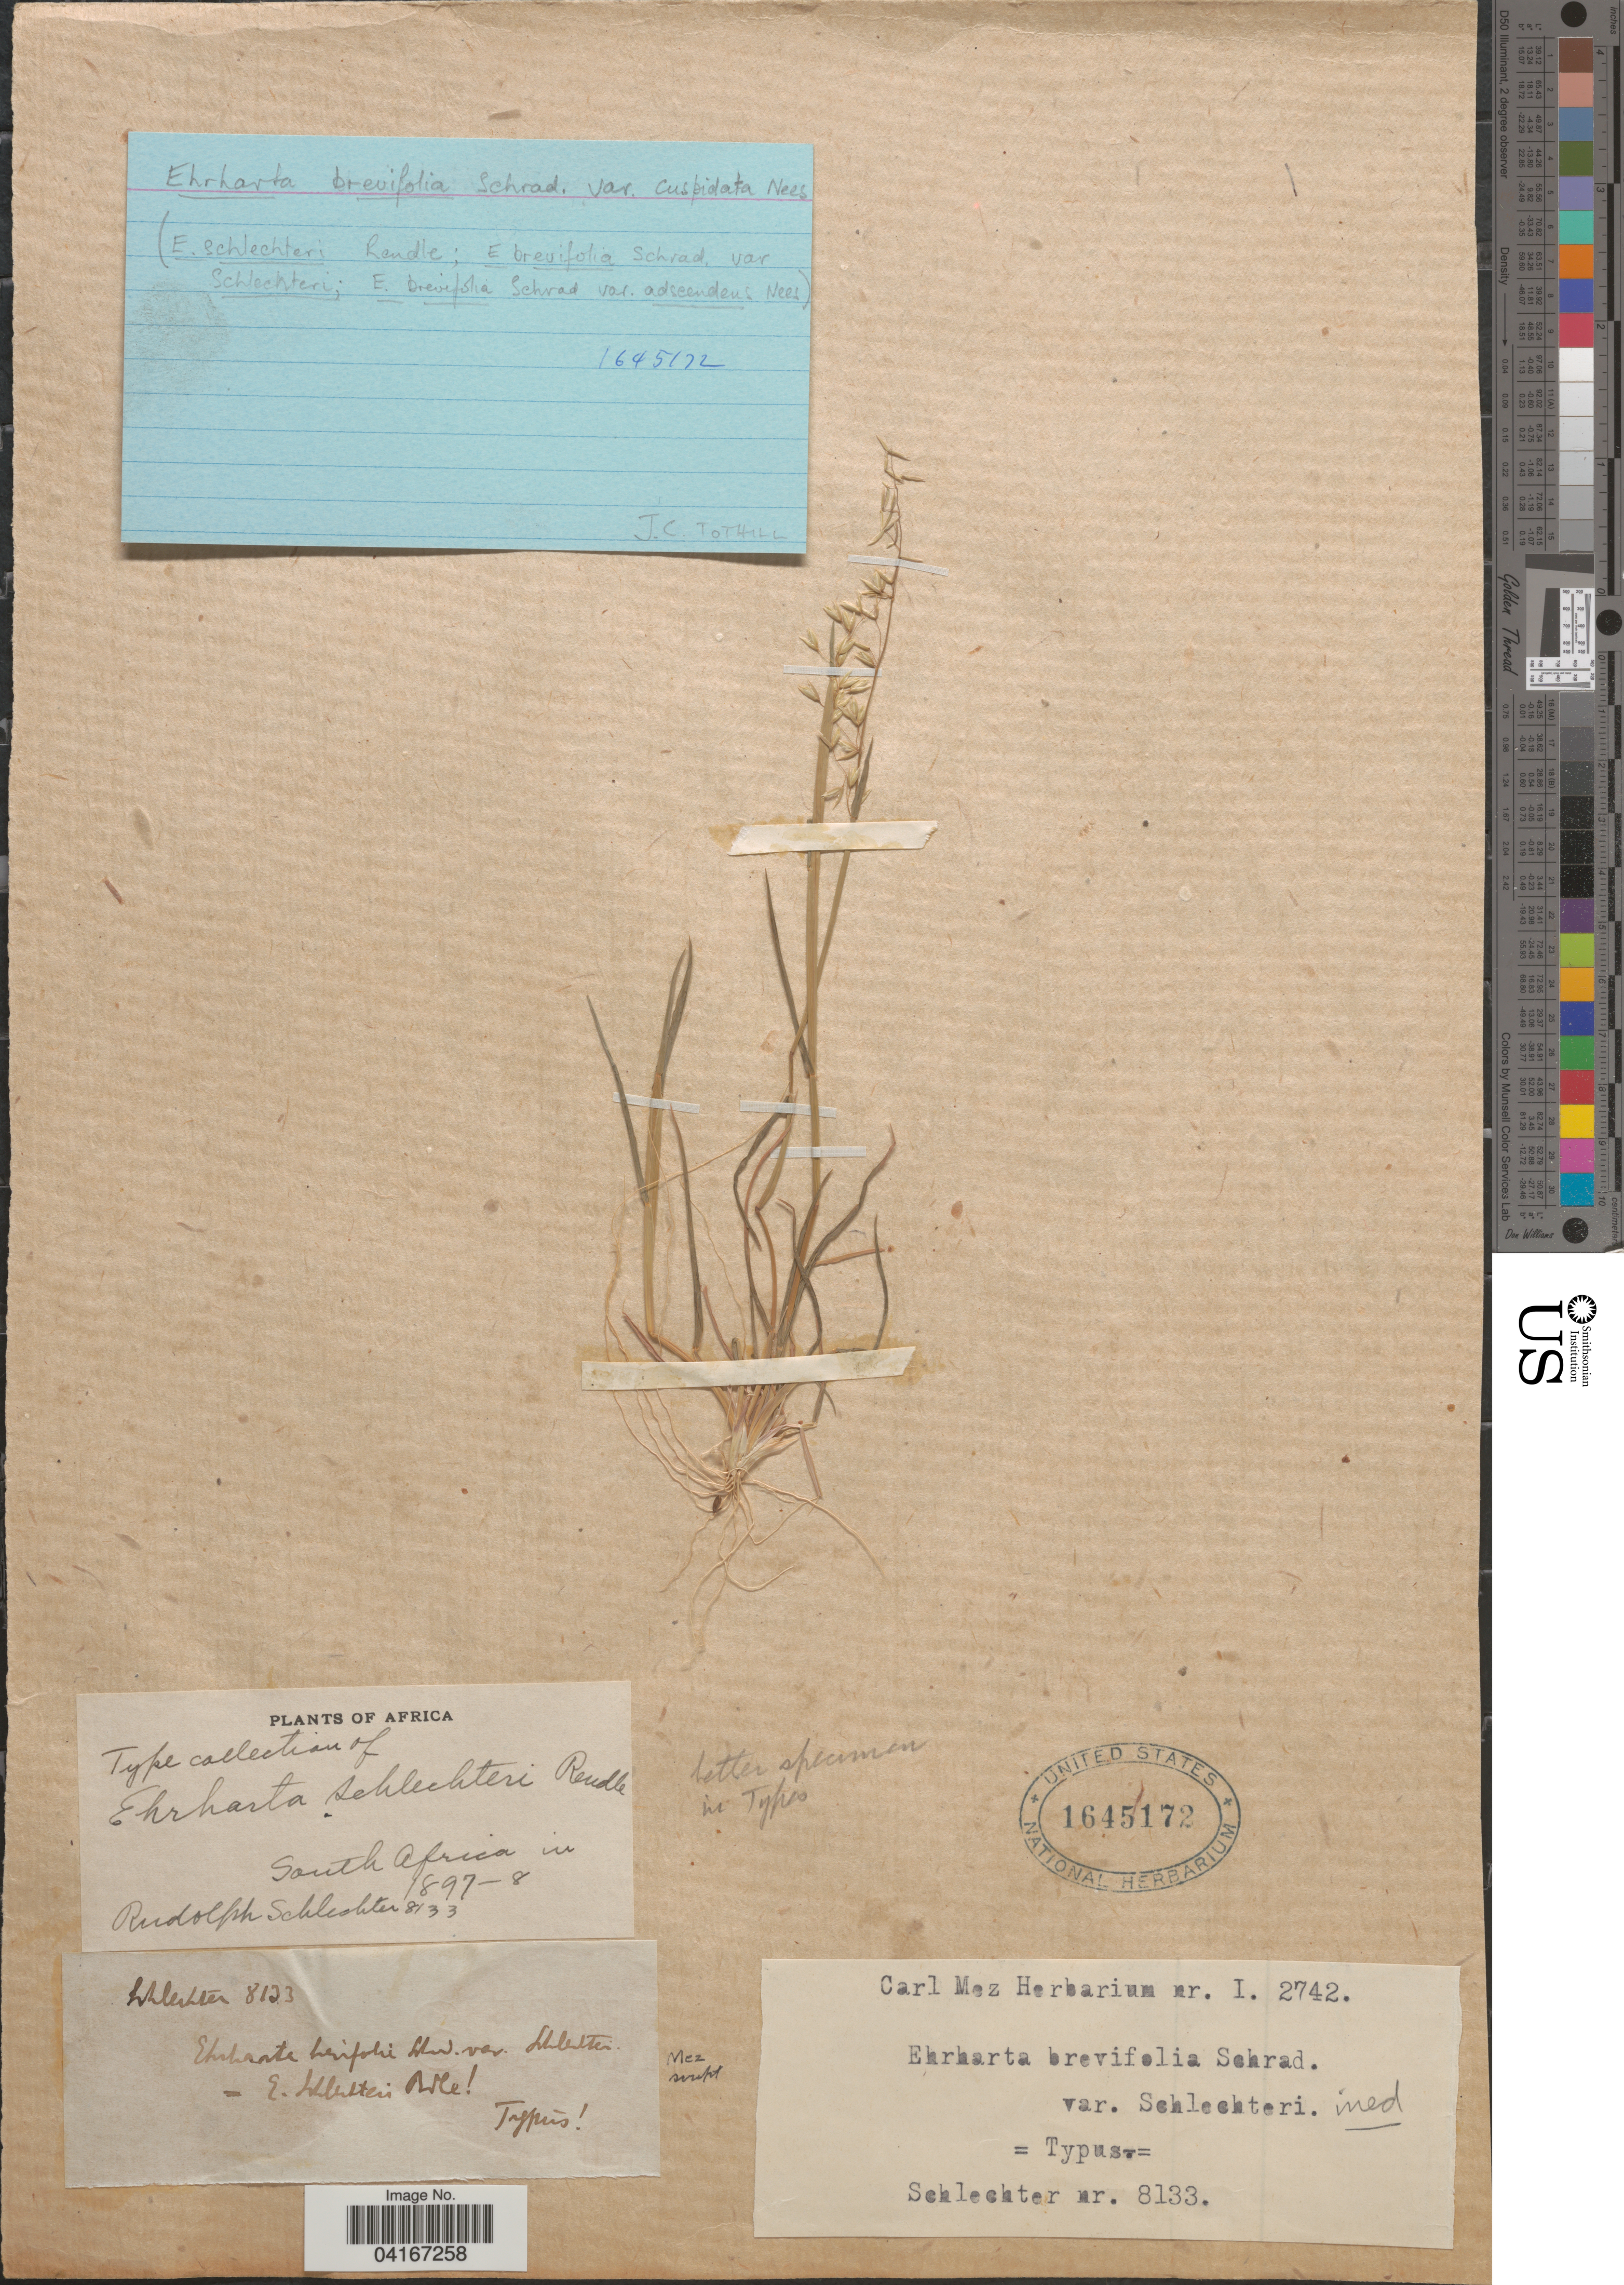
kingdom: Plantae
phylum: Tracheophyta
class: Liliopsida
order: Poales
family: Poaceae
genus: Ehrharta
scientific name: Ehrharta brevifolia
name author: Schrad.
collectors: F. R. R. Schlechter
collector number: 8133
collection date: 1897/1898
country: South Africa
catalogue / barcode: US 1645172